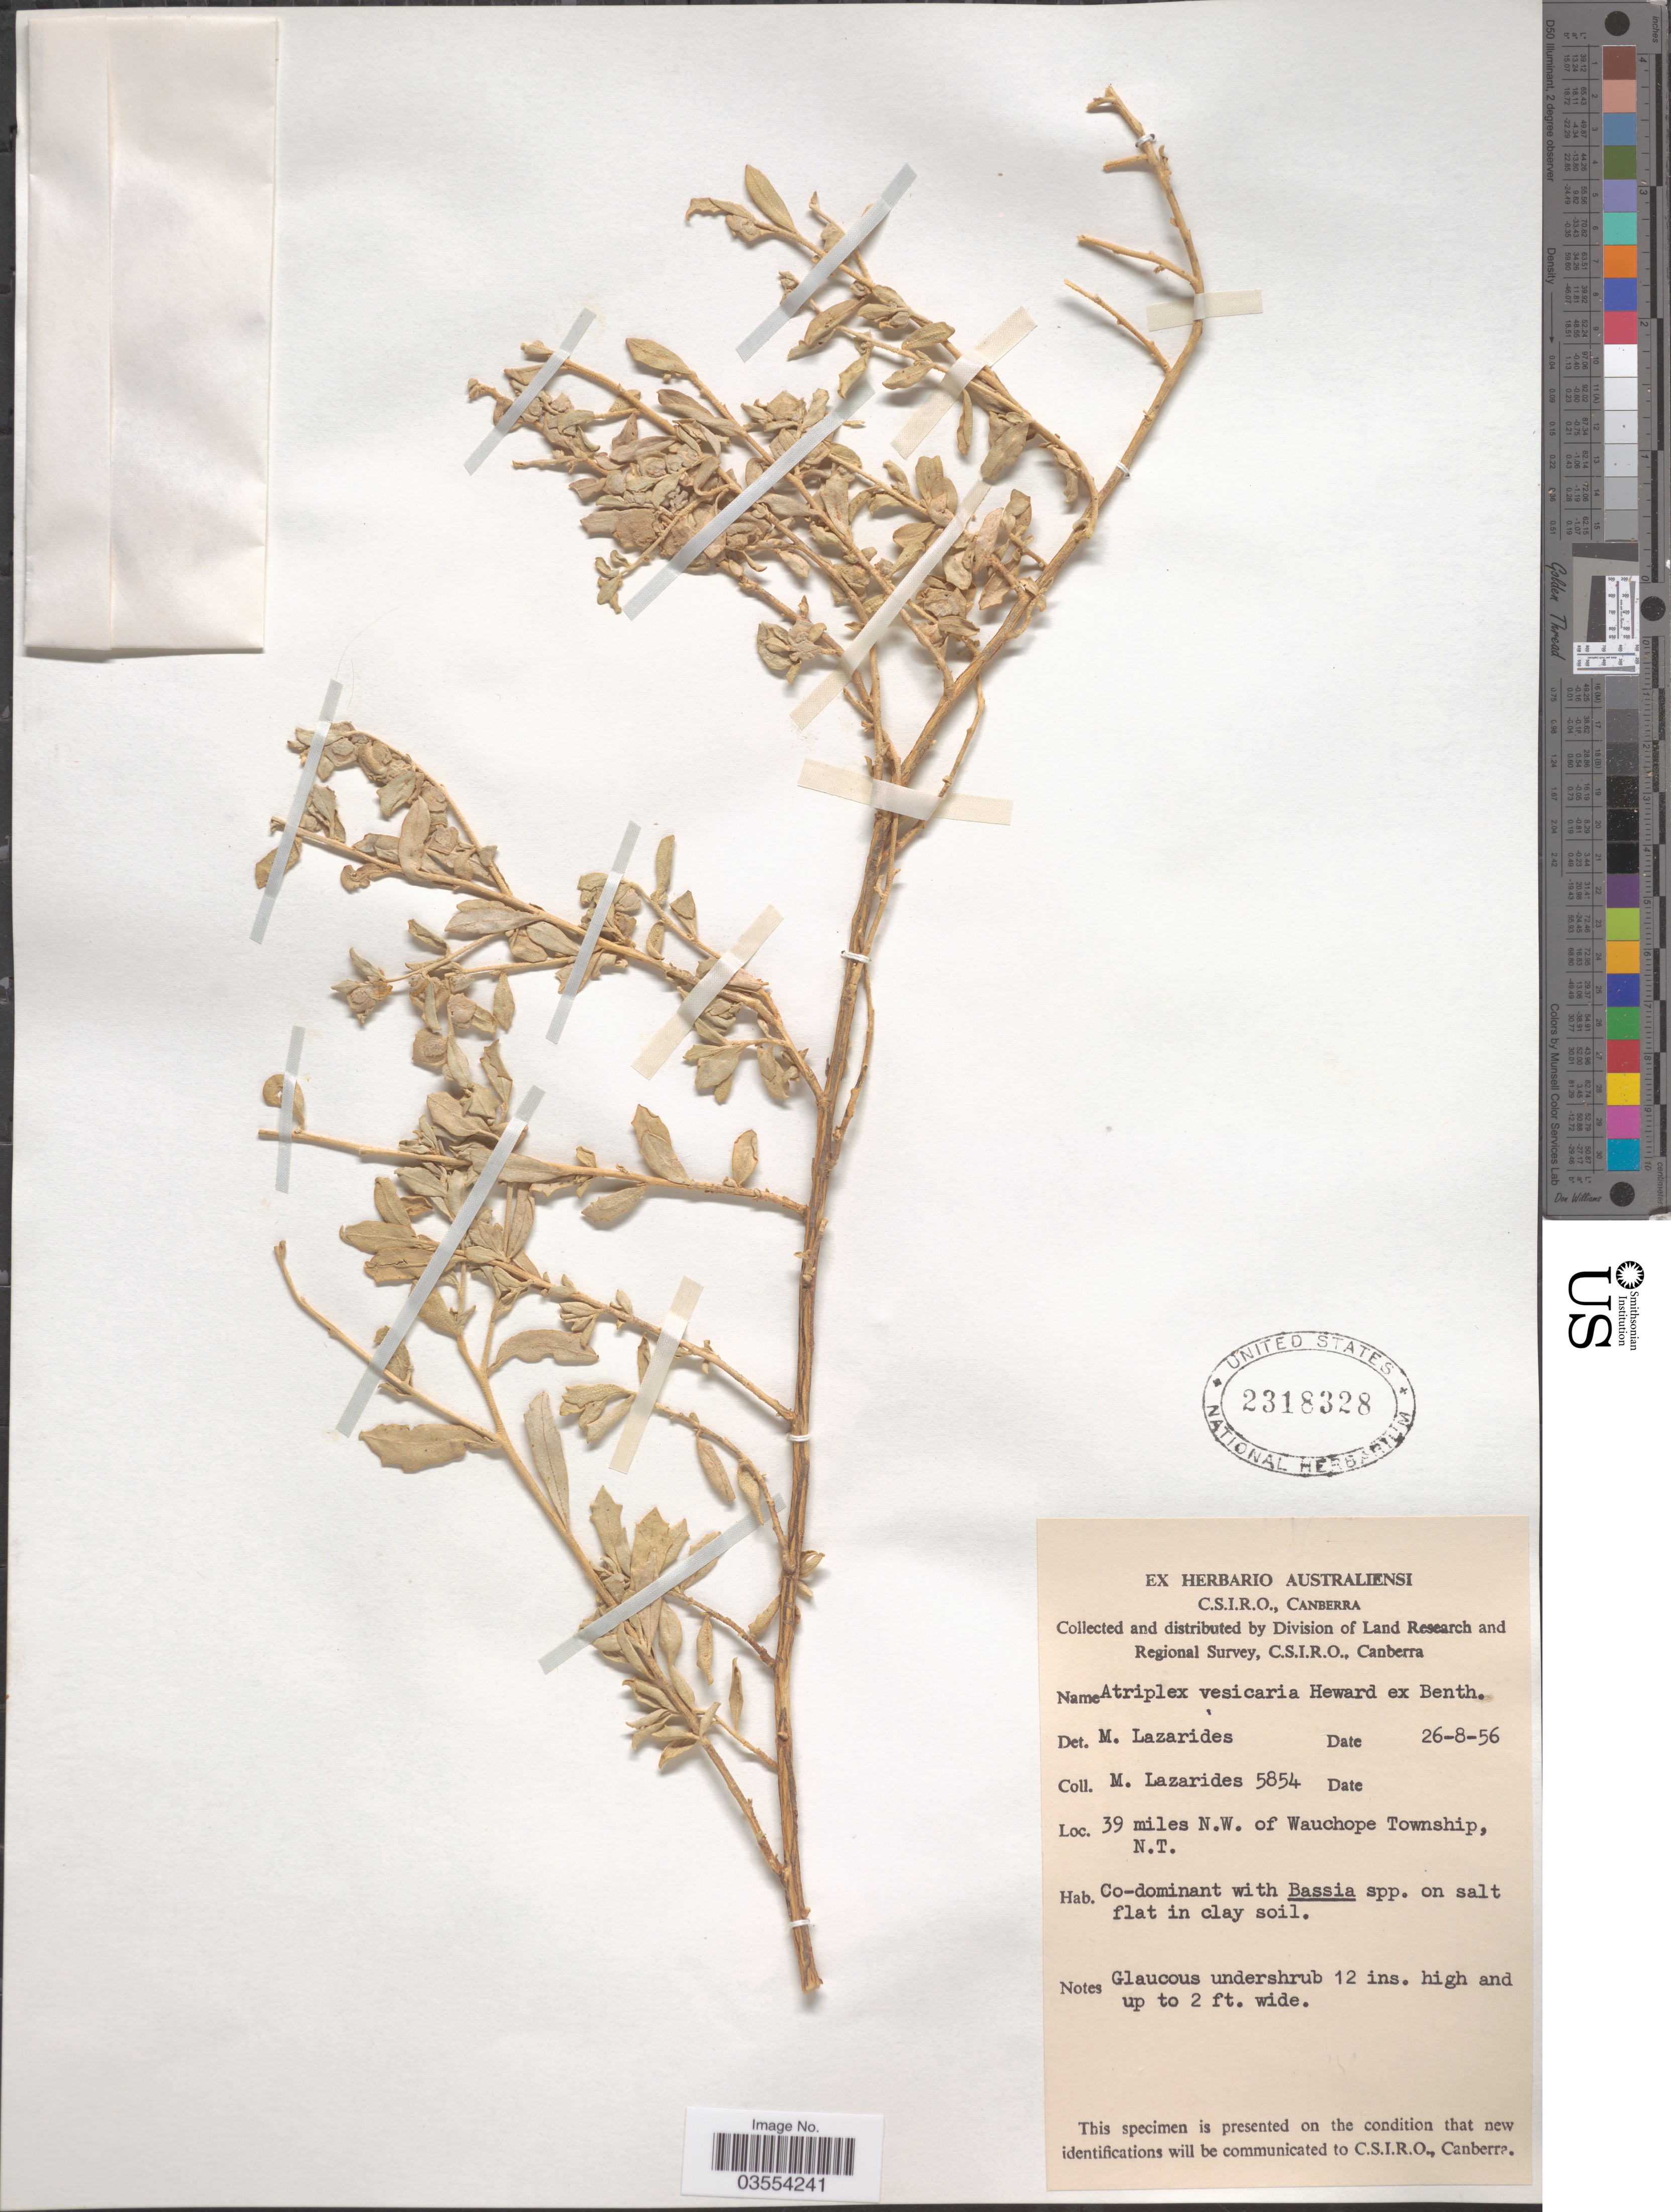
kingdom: Plantae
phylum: Tracheophyta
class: Magnoliopsida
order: Caryophyllales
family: Amaranthaceae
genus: Atriplex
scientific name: Atriplex vesicaria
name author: Heward ex Benth.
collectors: M. Lazarides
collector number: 5854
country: Australia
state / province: Northern Territory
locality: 39 miles N.W. of Wauchope Township.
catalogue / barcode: US 2318328